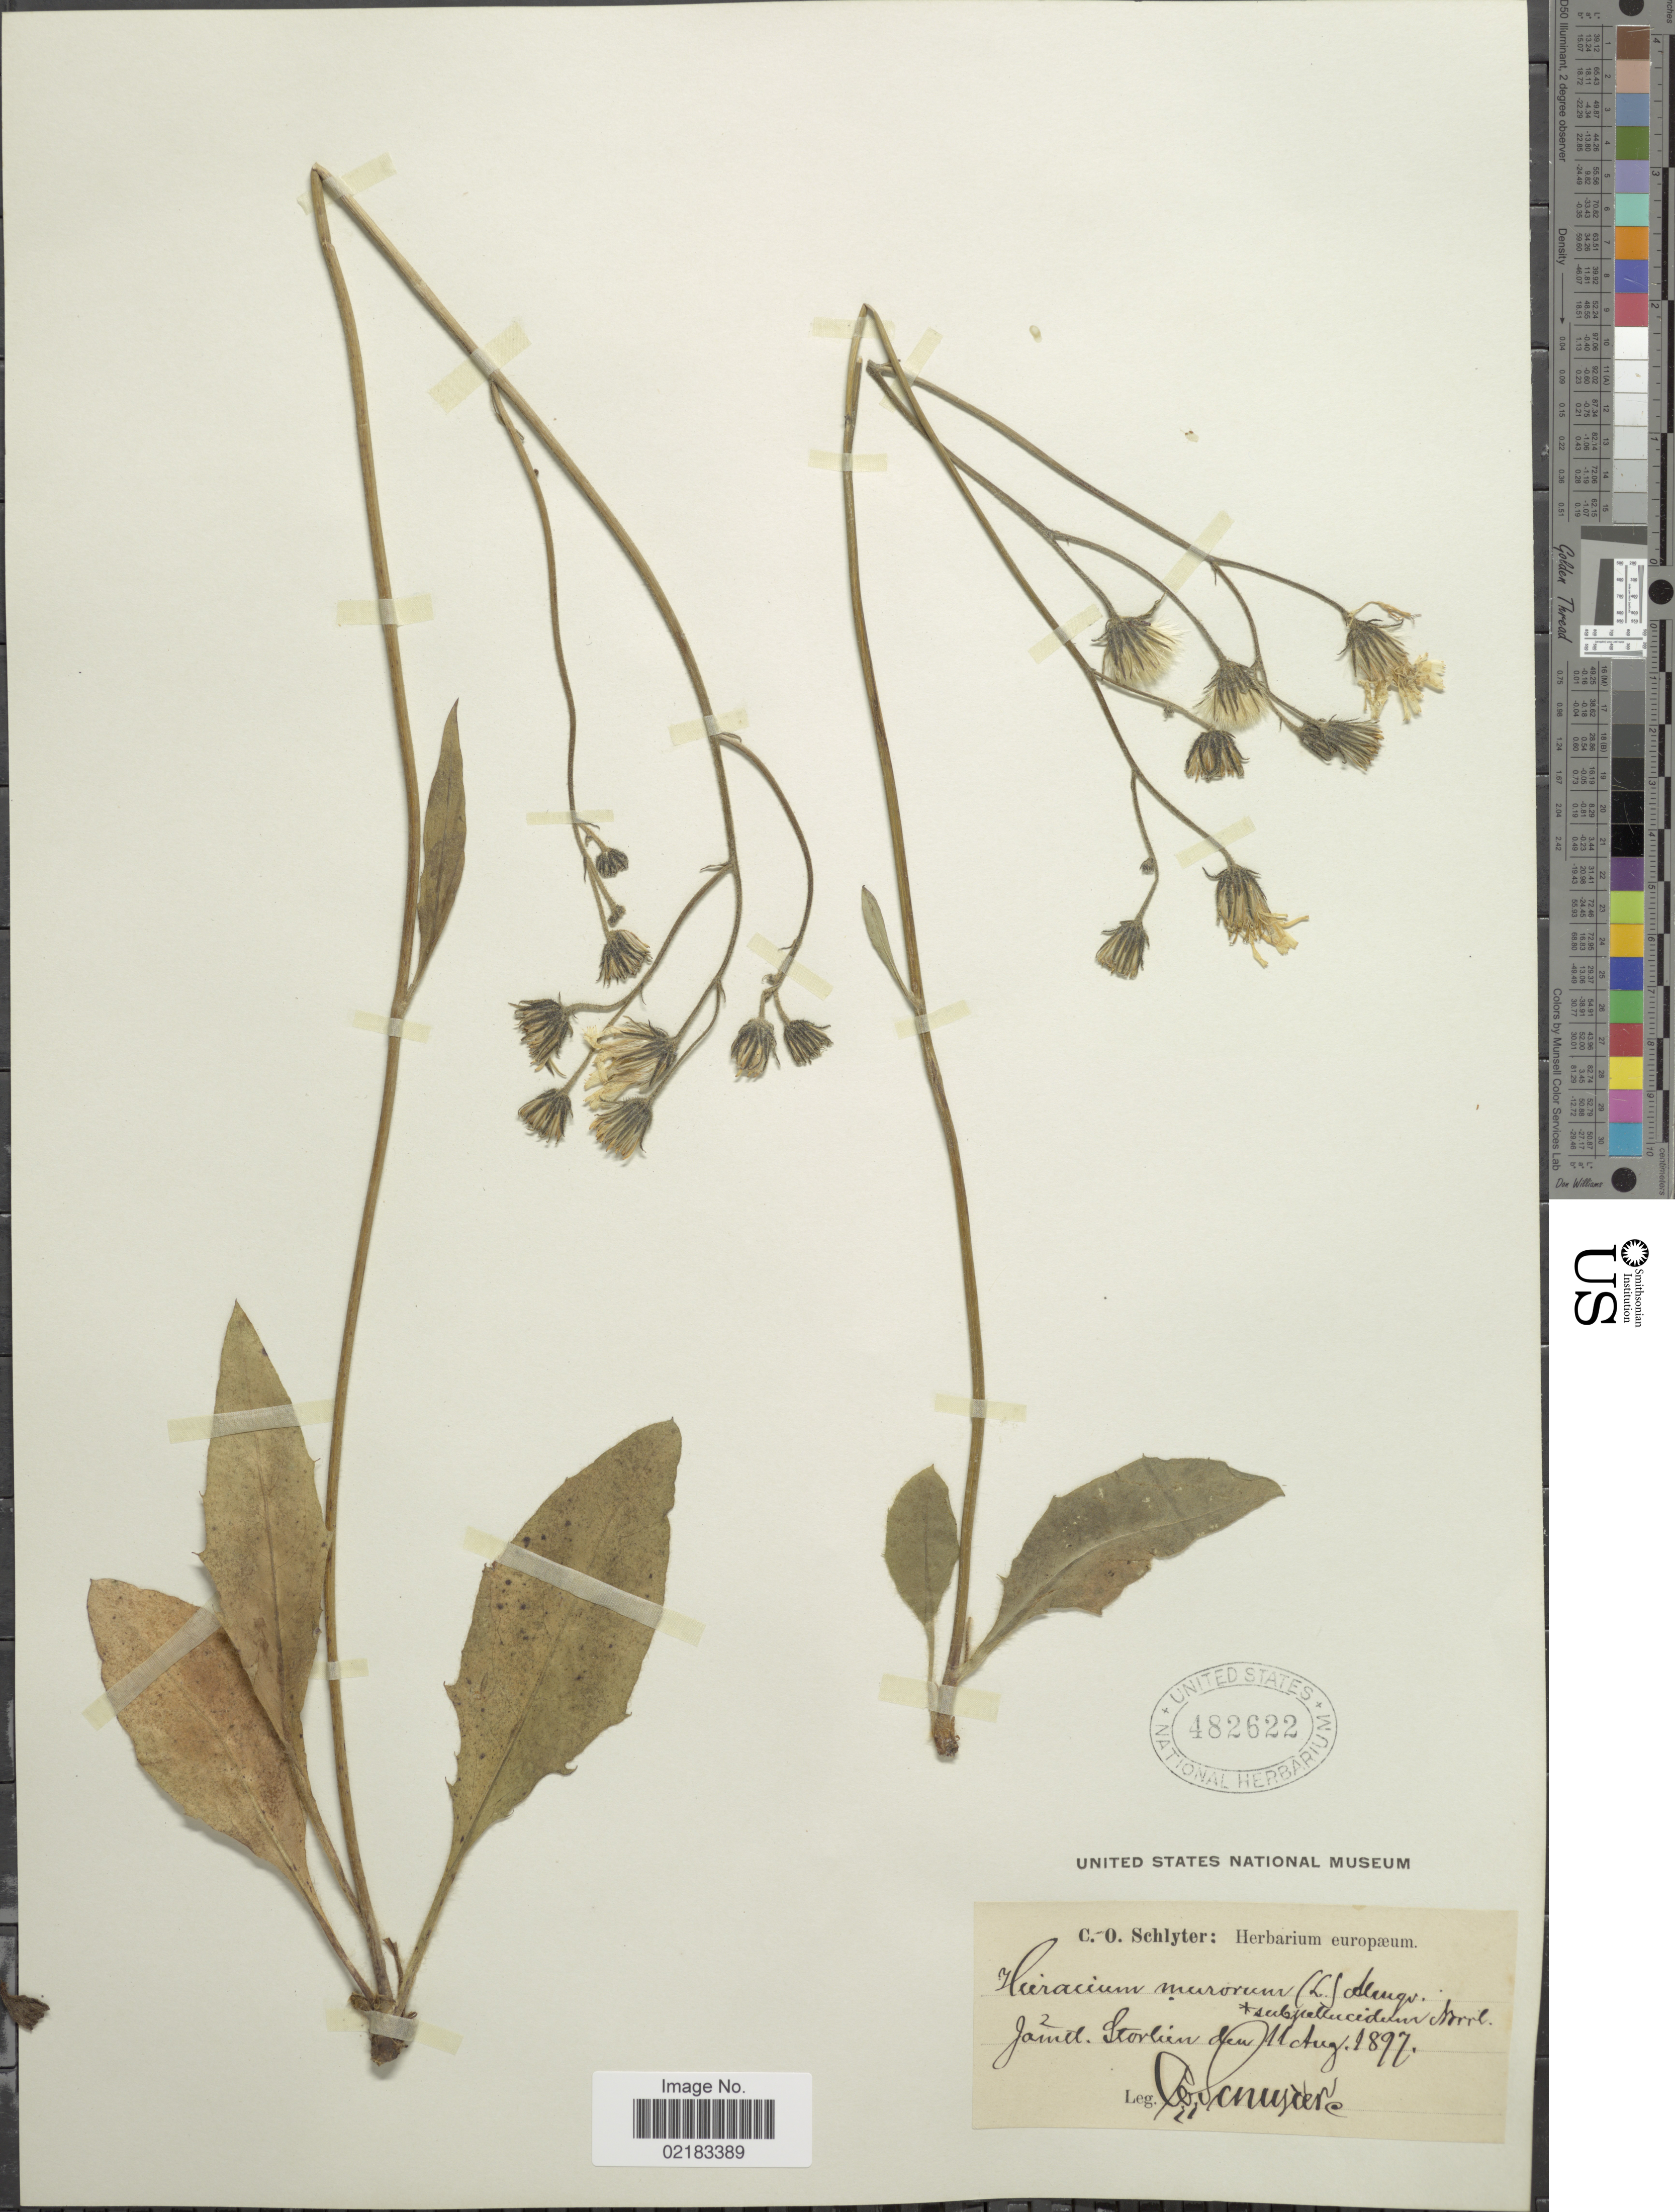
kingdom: Plantae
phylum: Tracheophyta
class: Magnoliopsida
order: Asterales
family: Asteraceae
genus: Hieracium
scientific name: Hieracium murorum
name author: L.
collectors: C. Schlyter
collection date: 1897-08-11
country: Sweden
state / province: Jämtland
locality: Storlien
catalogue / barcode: US 482622